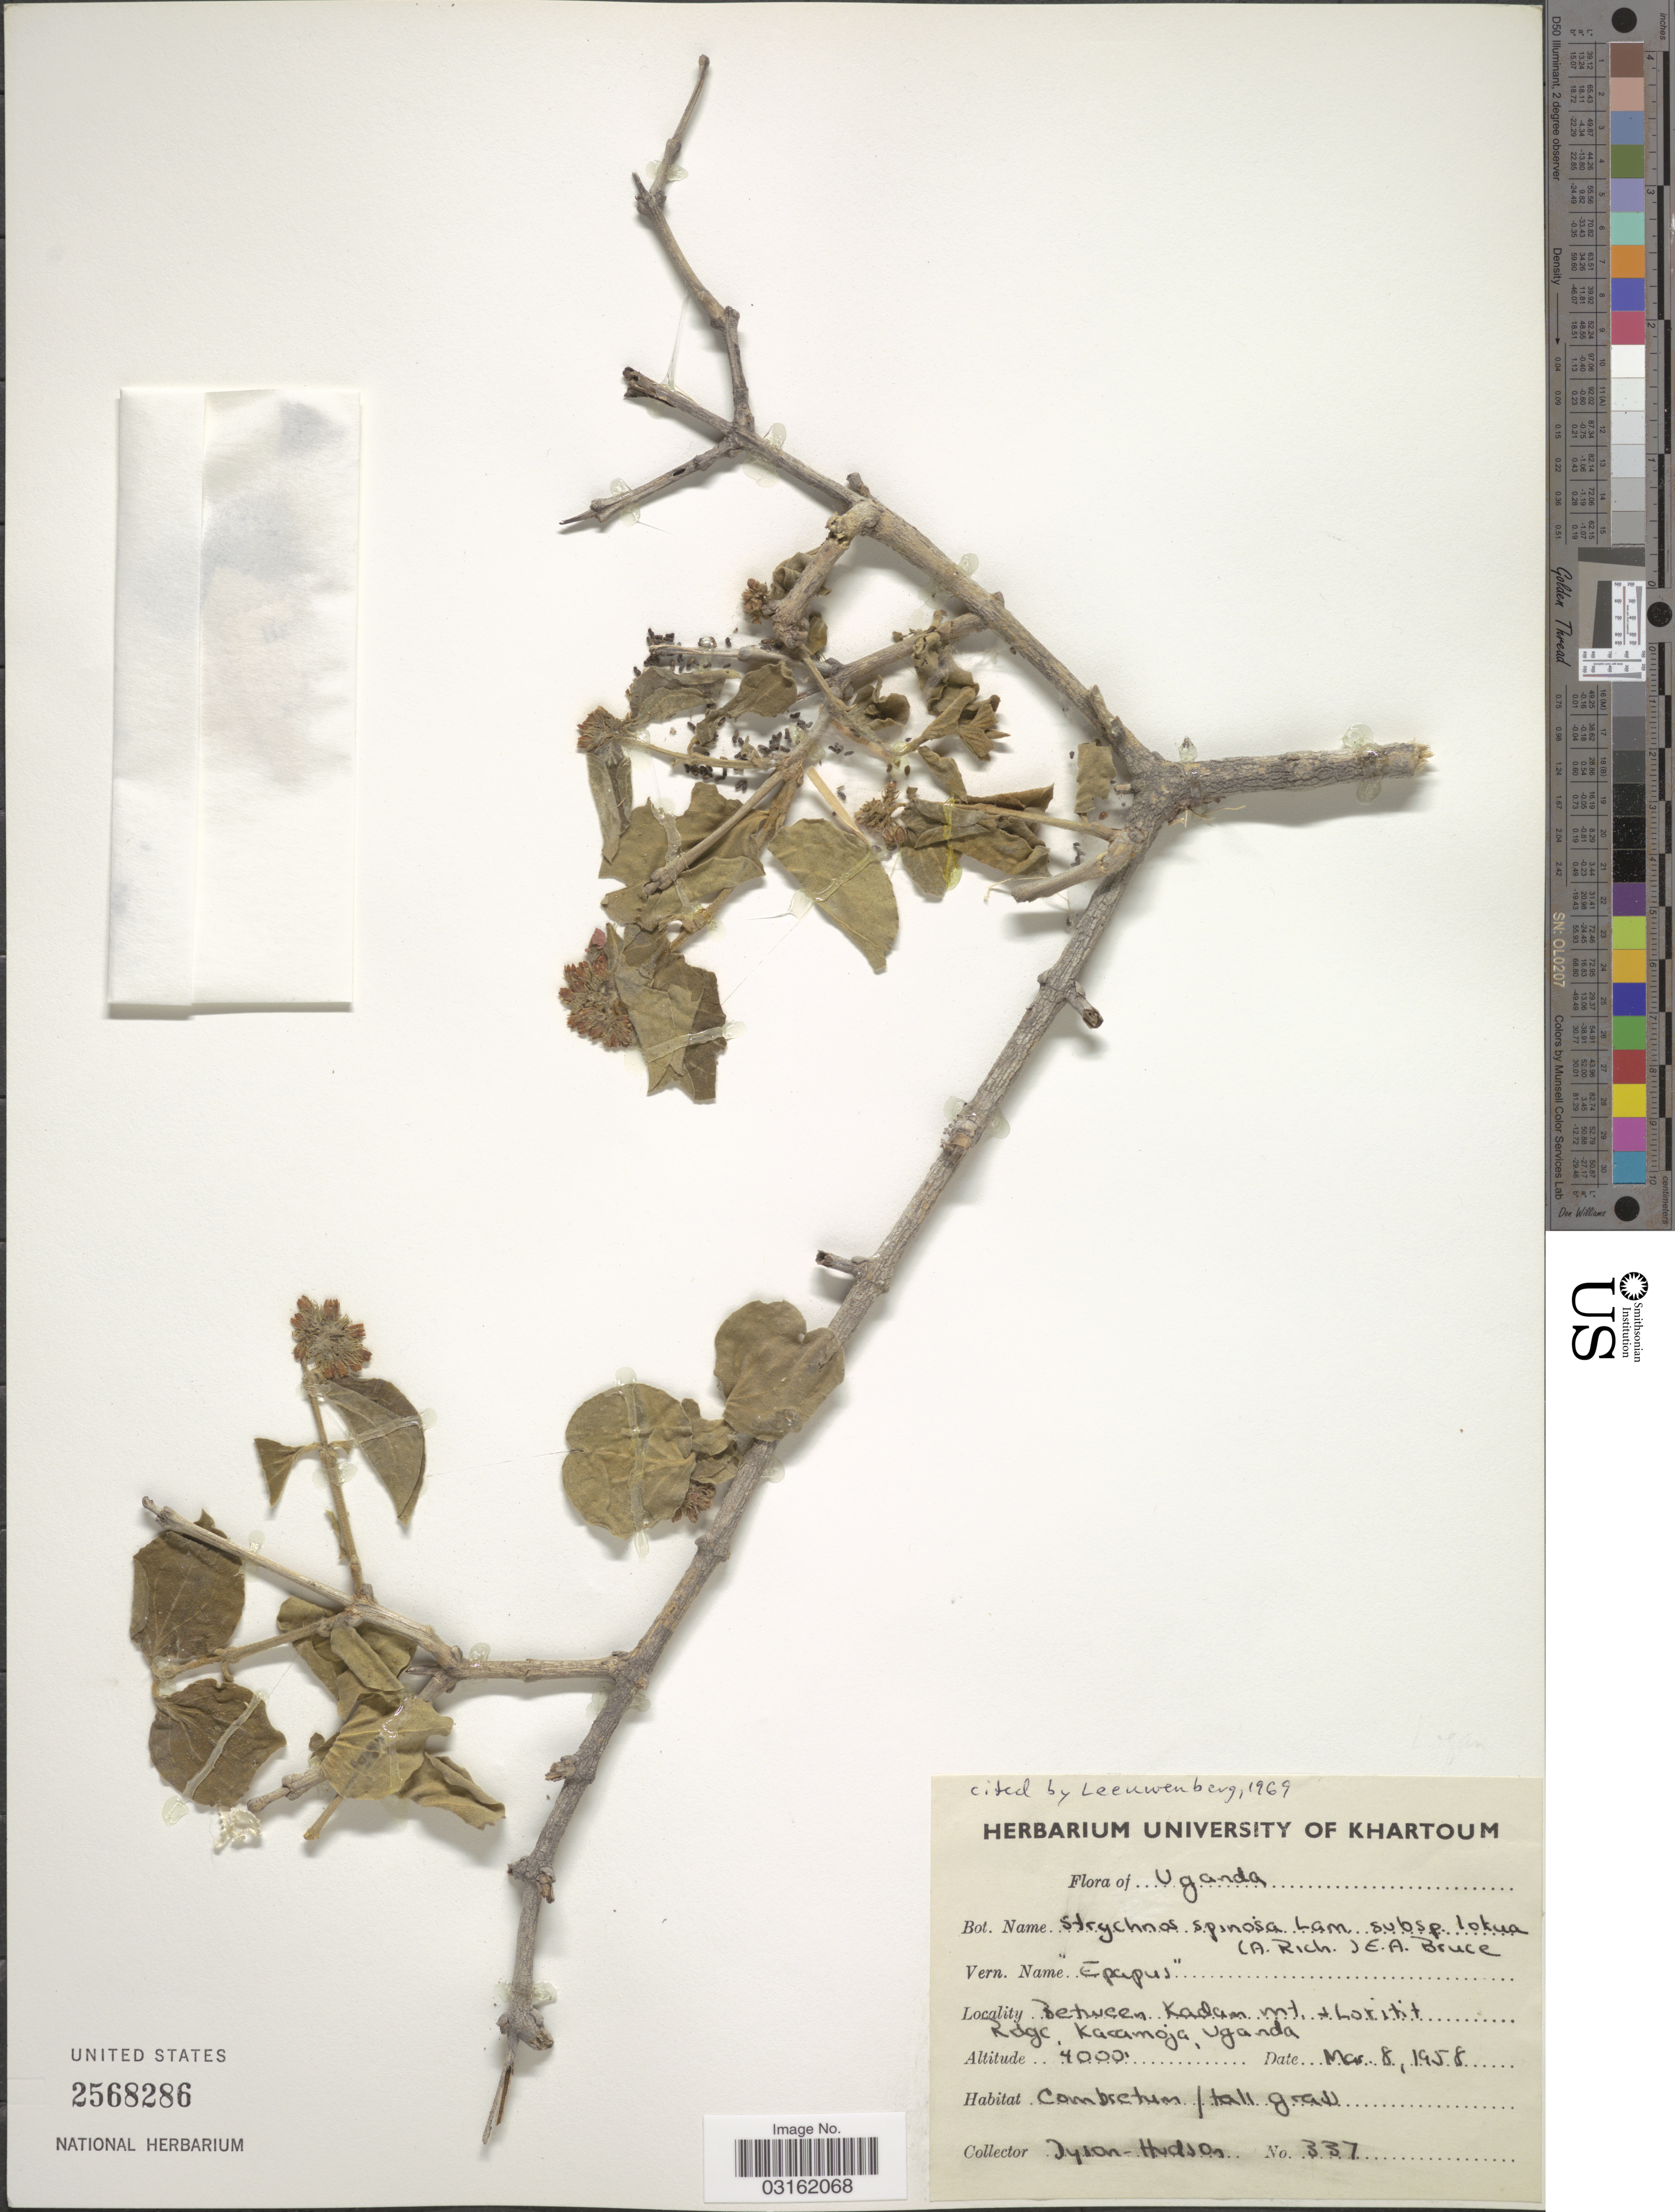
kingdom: Plantae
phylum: Tracheophyta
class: Magnoliopsida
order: Gentianales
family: Loganiaceae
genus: Strychnos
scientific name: Strychnos spinosa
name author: Lam.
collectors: -. Tyson & -- Hudson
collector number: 337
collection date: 1958-03-08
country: Uganda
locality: Between Kadam Mt. & Loritit Ridge, Karamoja.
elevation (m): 1219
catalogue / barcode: US 2568286